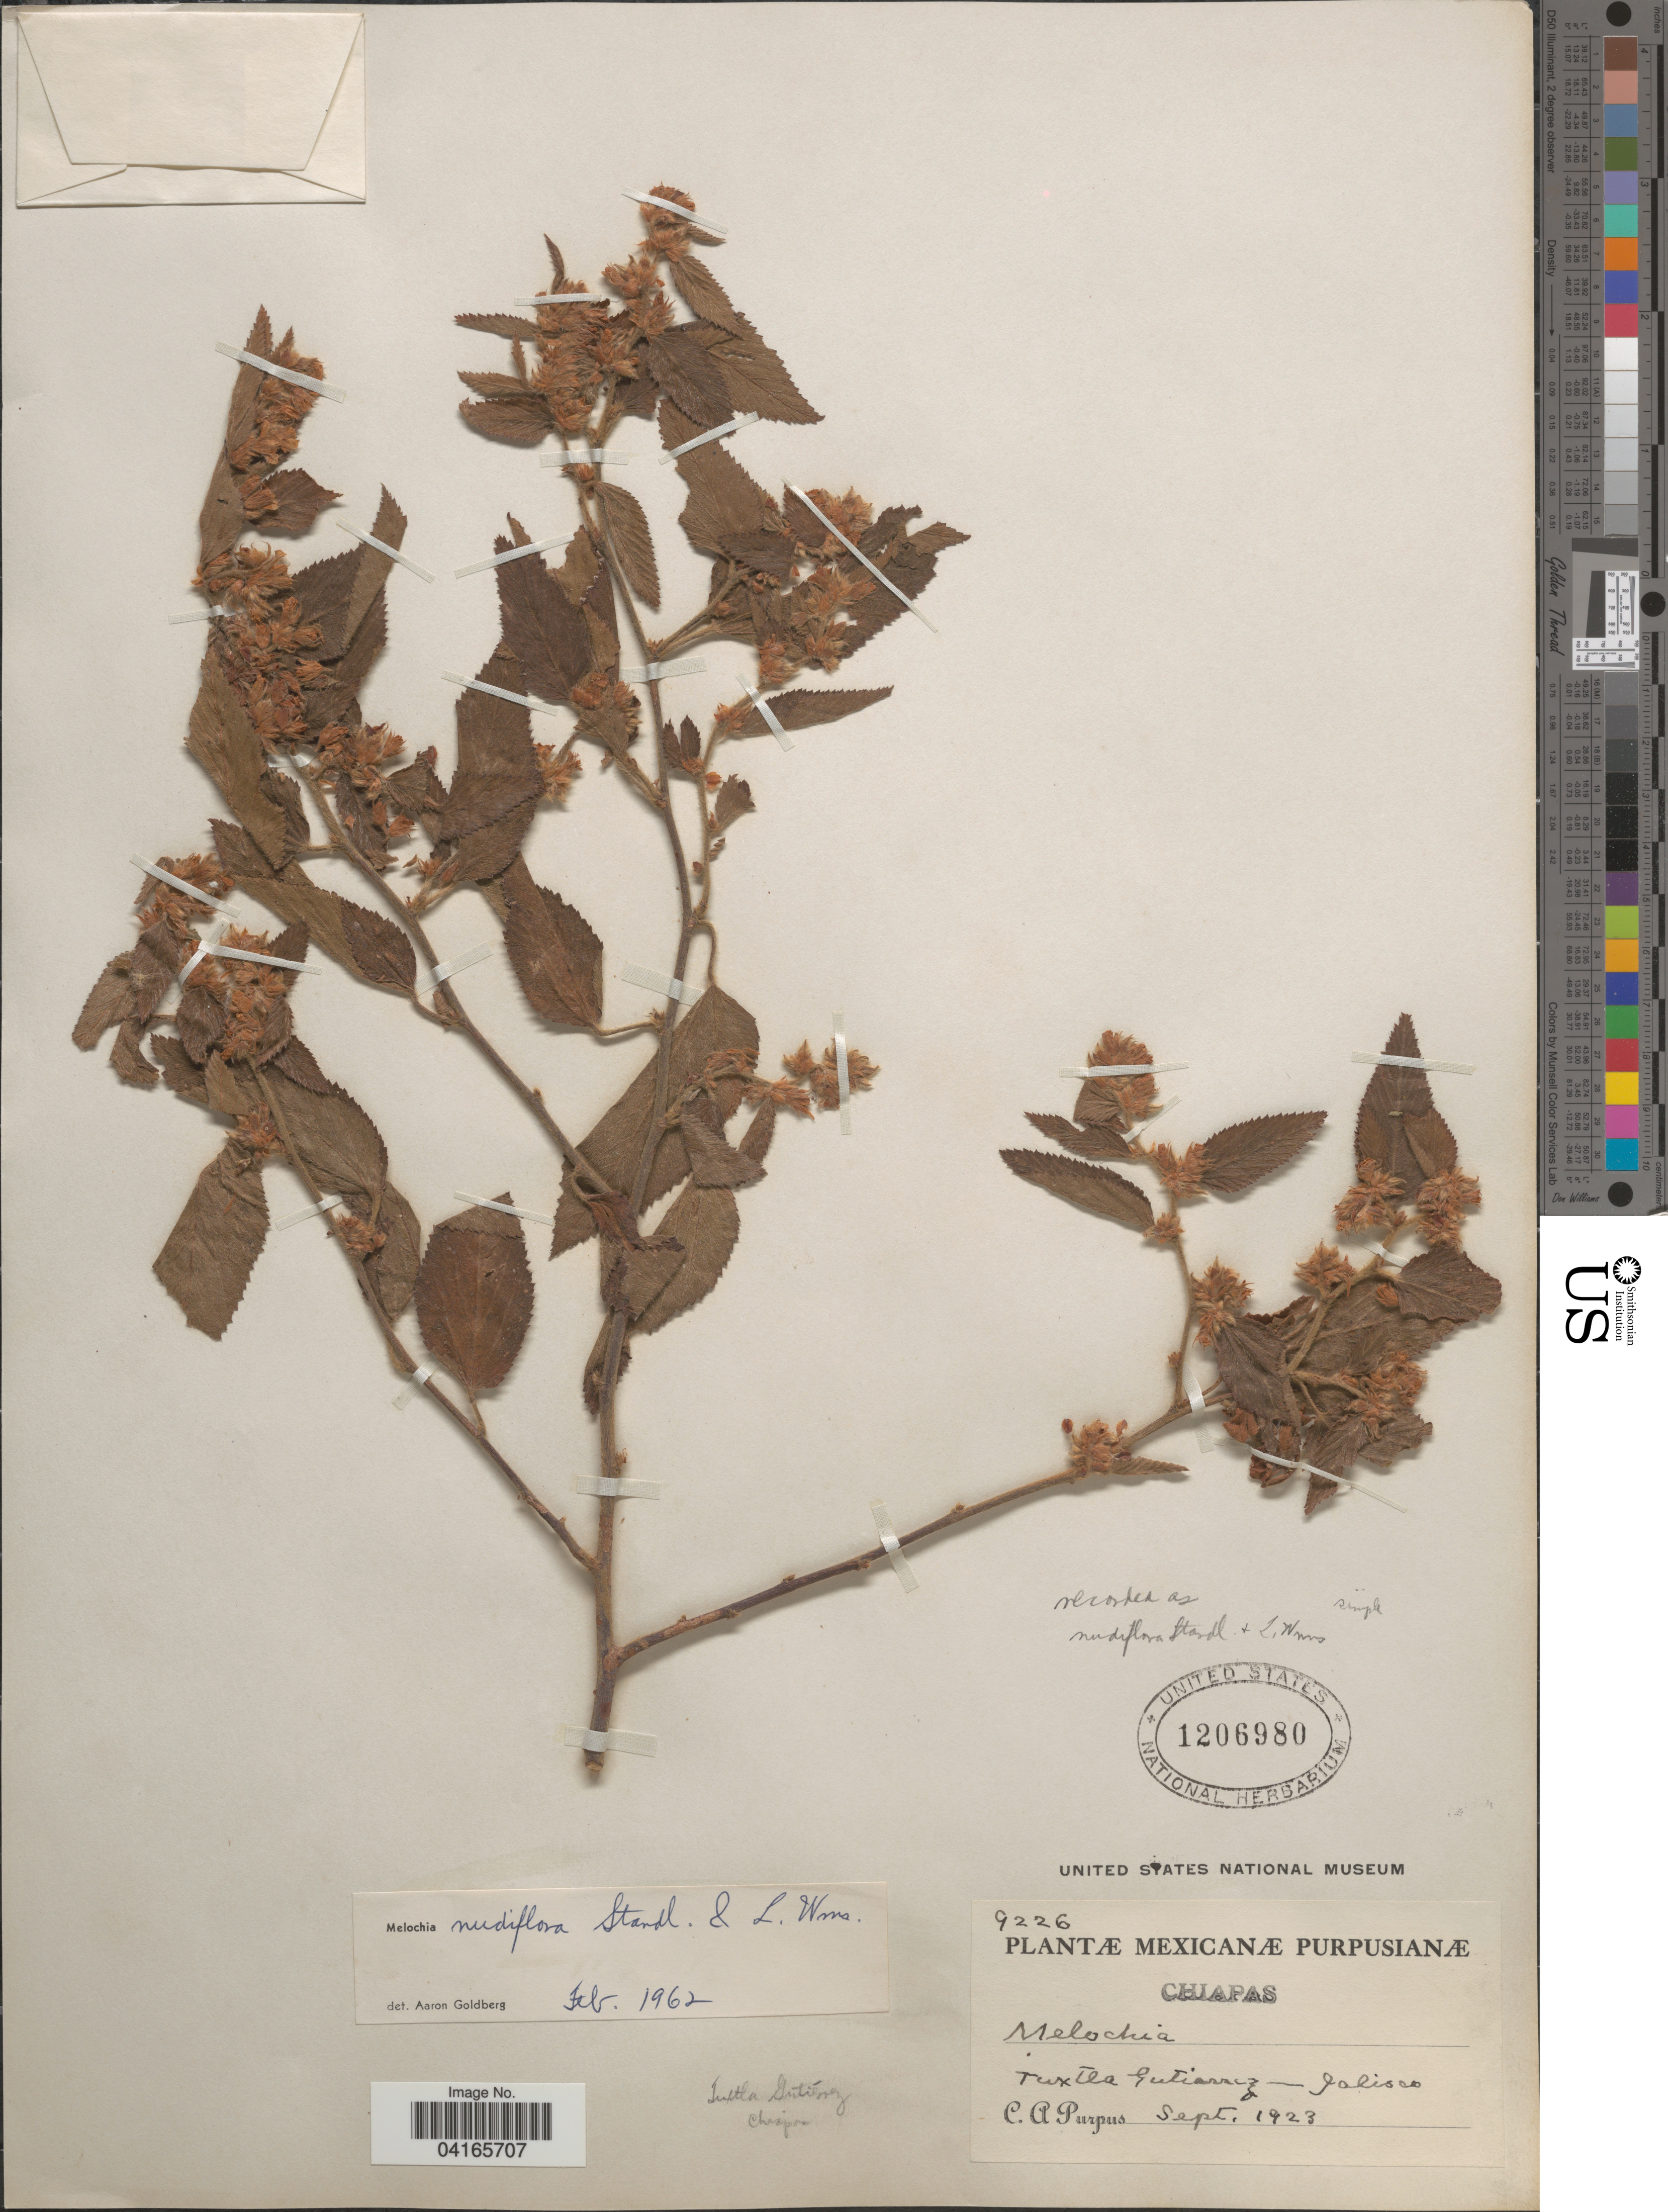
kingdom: Plantae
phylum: Tracheophyta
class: Magnoliopsida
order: Malvales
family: Malvaceae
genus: Melochia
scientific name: Melochia nudiflora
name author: Standl. & L.O. Williams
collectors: C. A. Purpus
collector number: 9226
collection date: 1923-09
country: Mexico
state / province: Jalisco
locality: Tuxtla Gutierrez.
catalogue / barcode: US 1206980